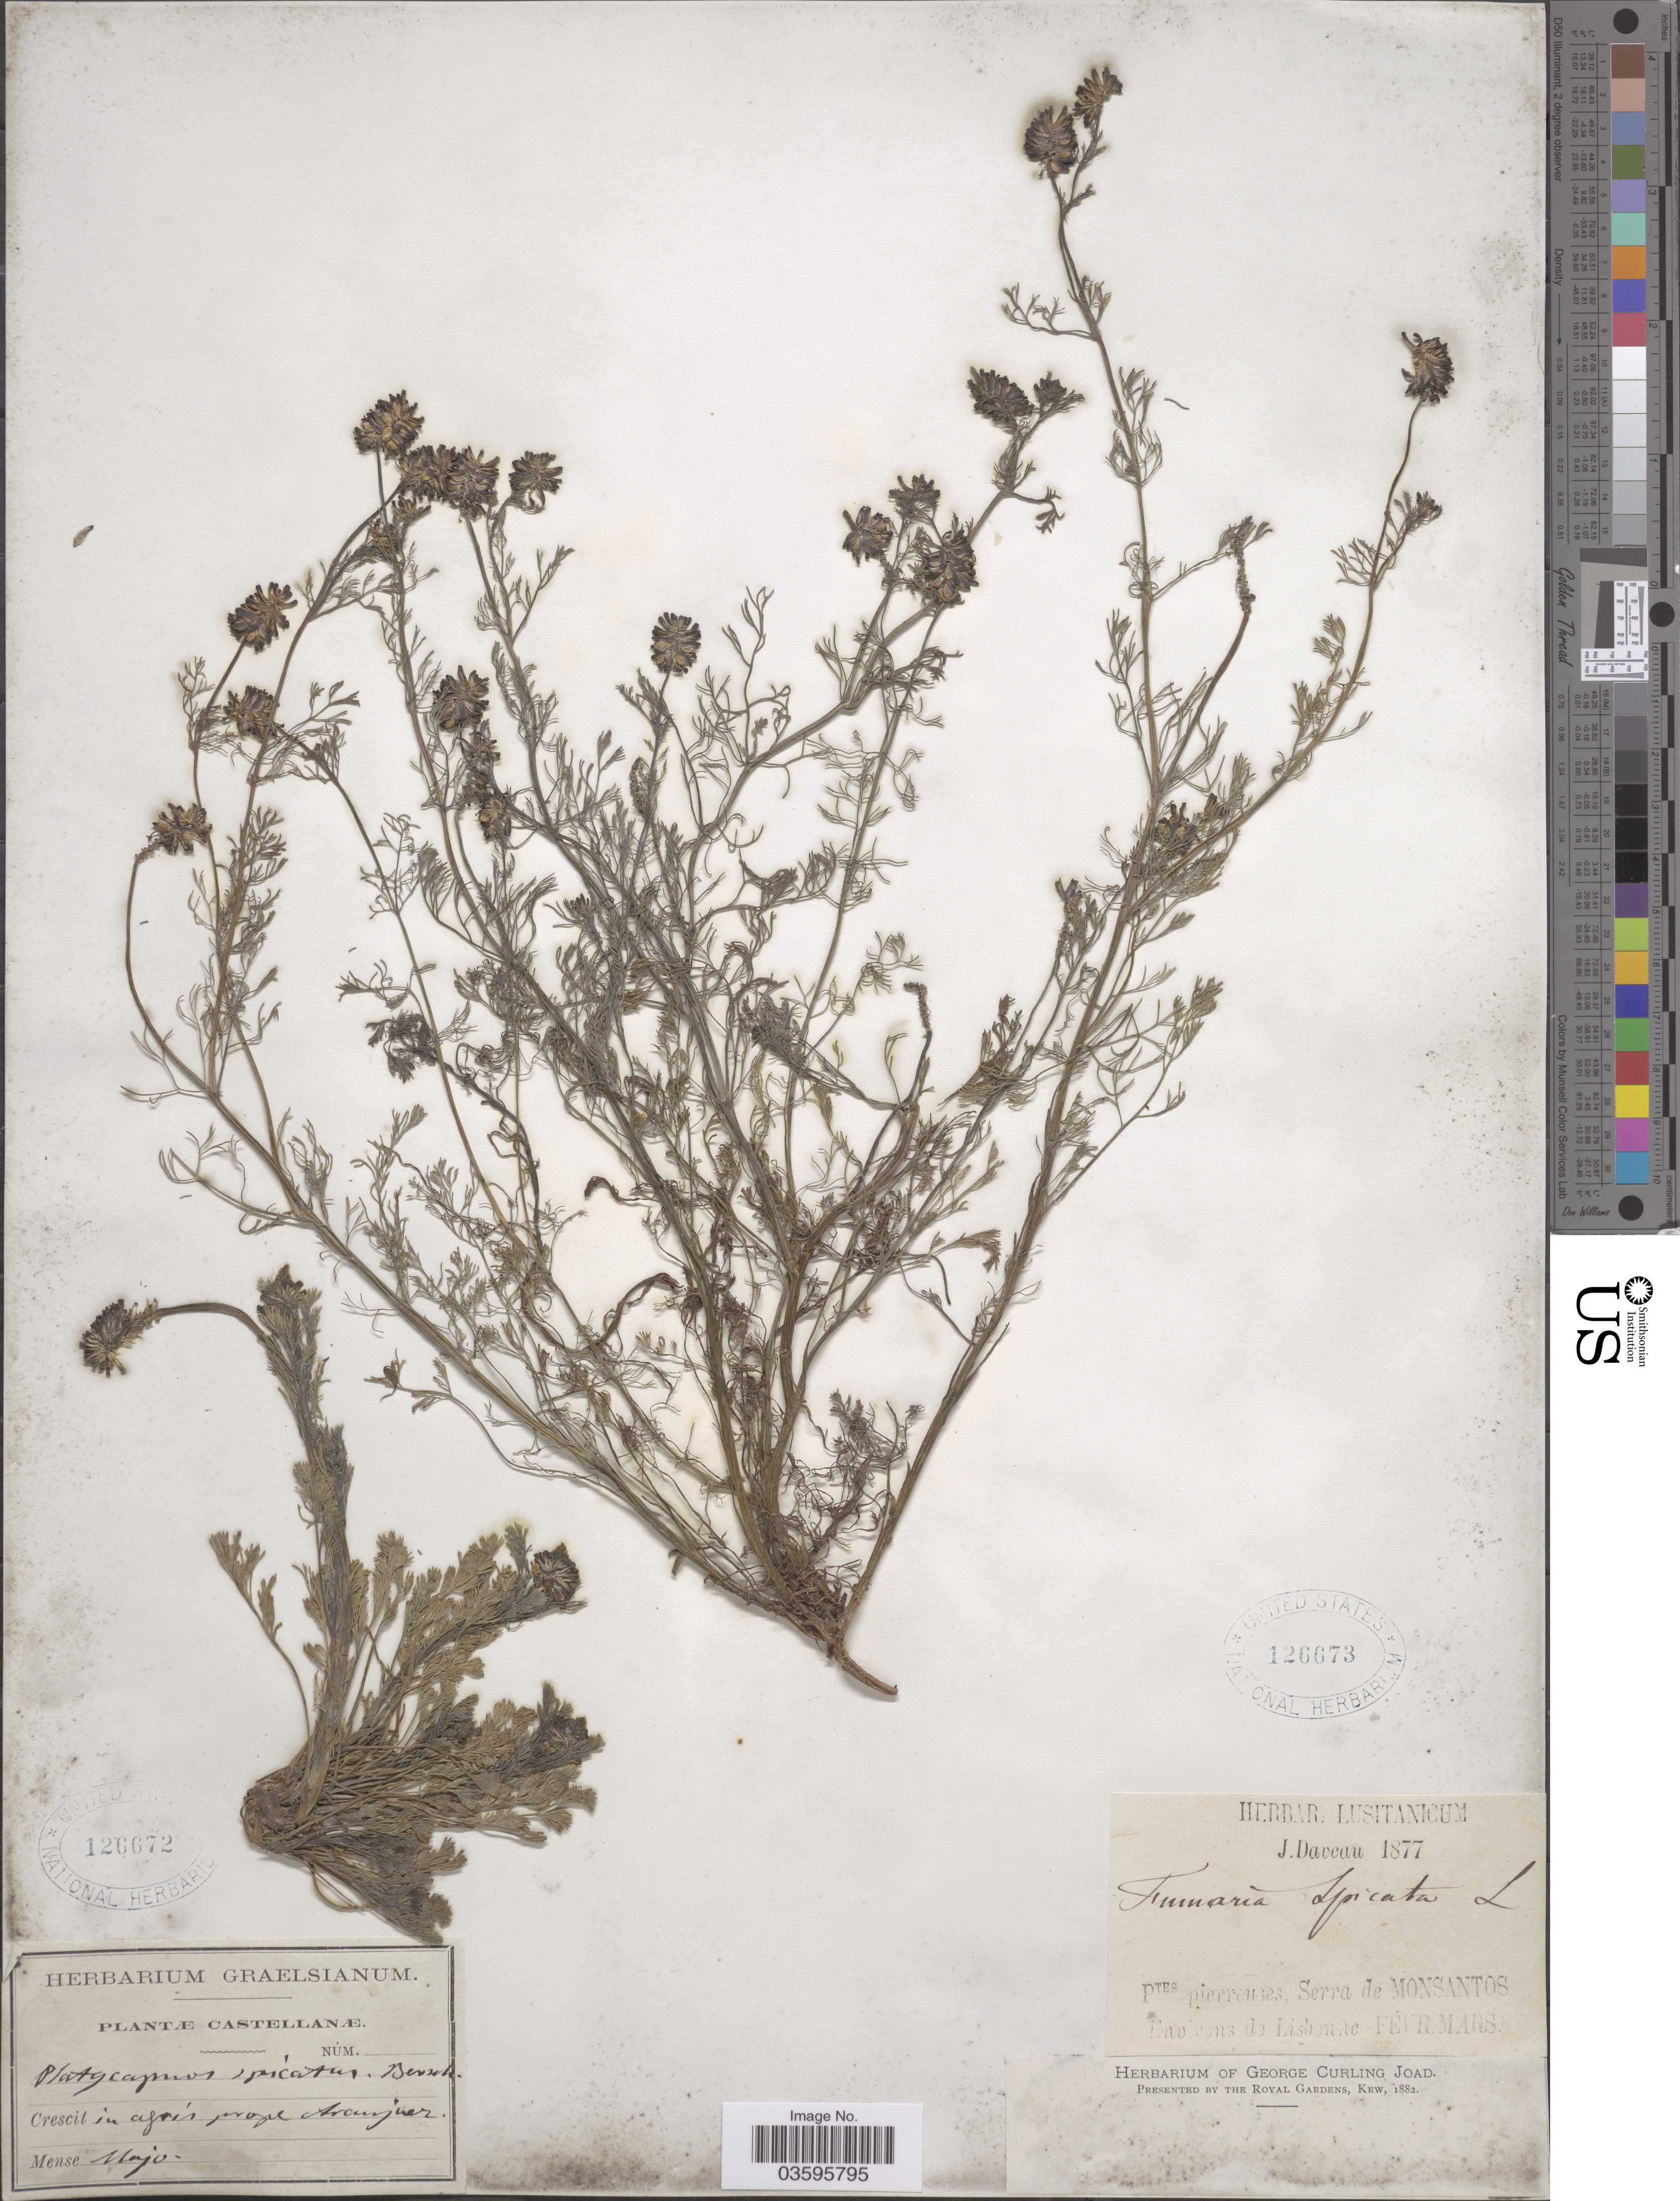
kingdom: Plantae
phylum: Tracheophyta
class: Magnoliopsida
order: Ranunculales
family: Papaveraceae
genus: Platycapnos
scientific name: Platycapnos spicatus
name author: (L.) Bernh.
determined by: Strong, M. T., (US), Smithsonian Institution - National Museum of Natural History (UNITED STATES)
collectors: ex Herb. Graelsianum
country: Spain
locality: Castellanæ. Crescit in agris prope Aranjuez.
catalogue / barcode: US 126672